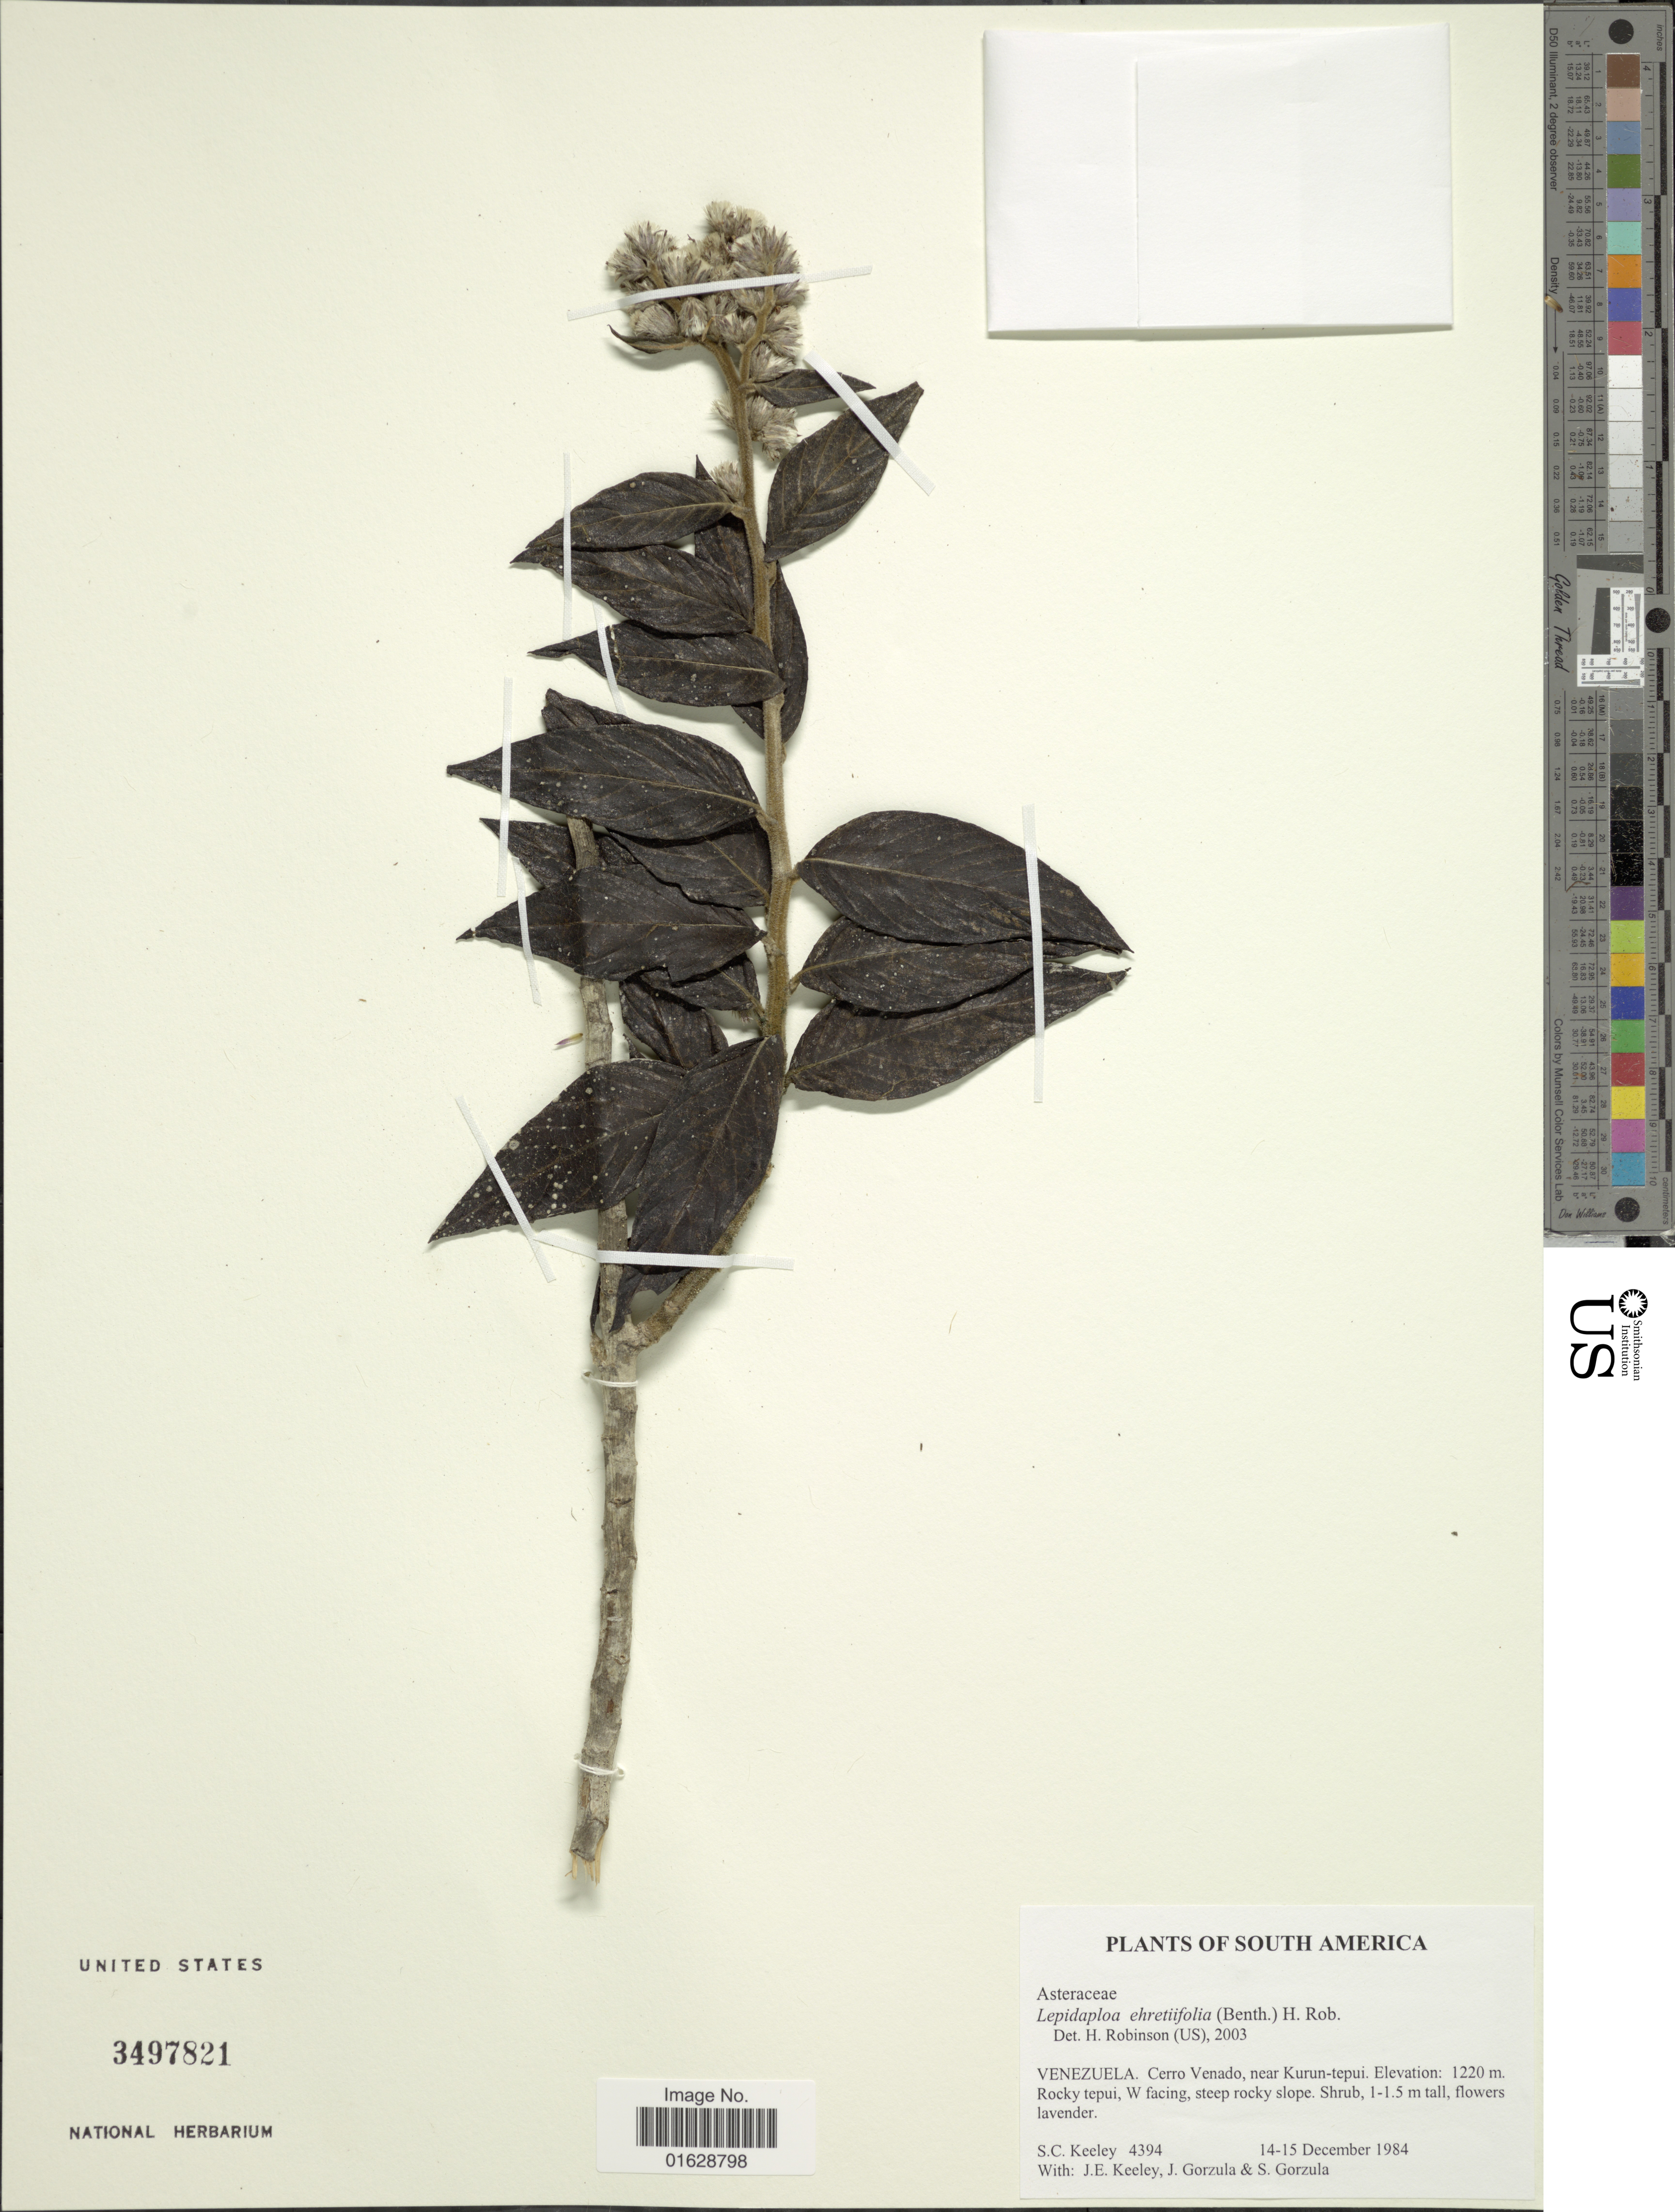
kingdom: Plantae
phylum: Tracheophyta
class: Magnoliopsida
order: Asterales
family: Asteraceae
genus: Lepidaploa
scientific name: Lepidaploa ehretiifolia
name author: (Benth.) H. Rob.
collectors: S. C. Keeley, J. E. Keeley, J. Gorzula & S. Gorzula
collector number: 4394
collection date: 1984-12-14/1984-12-15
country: Venezuela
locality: Cerro Venado, near Kurun-tepui. Rocky tepui, W facing.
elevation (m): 1220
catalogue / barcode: US 3497821